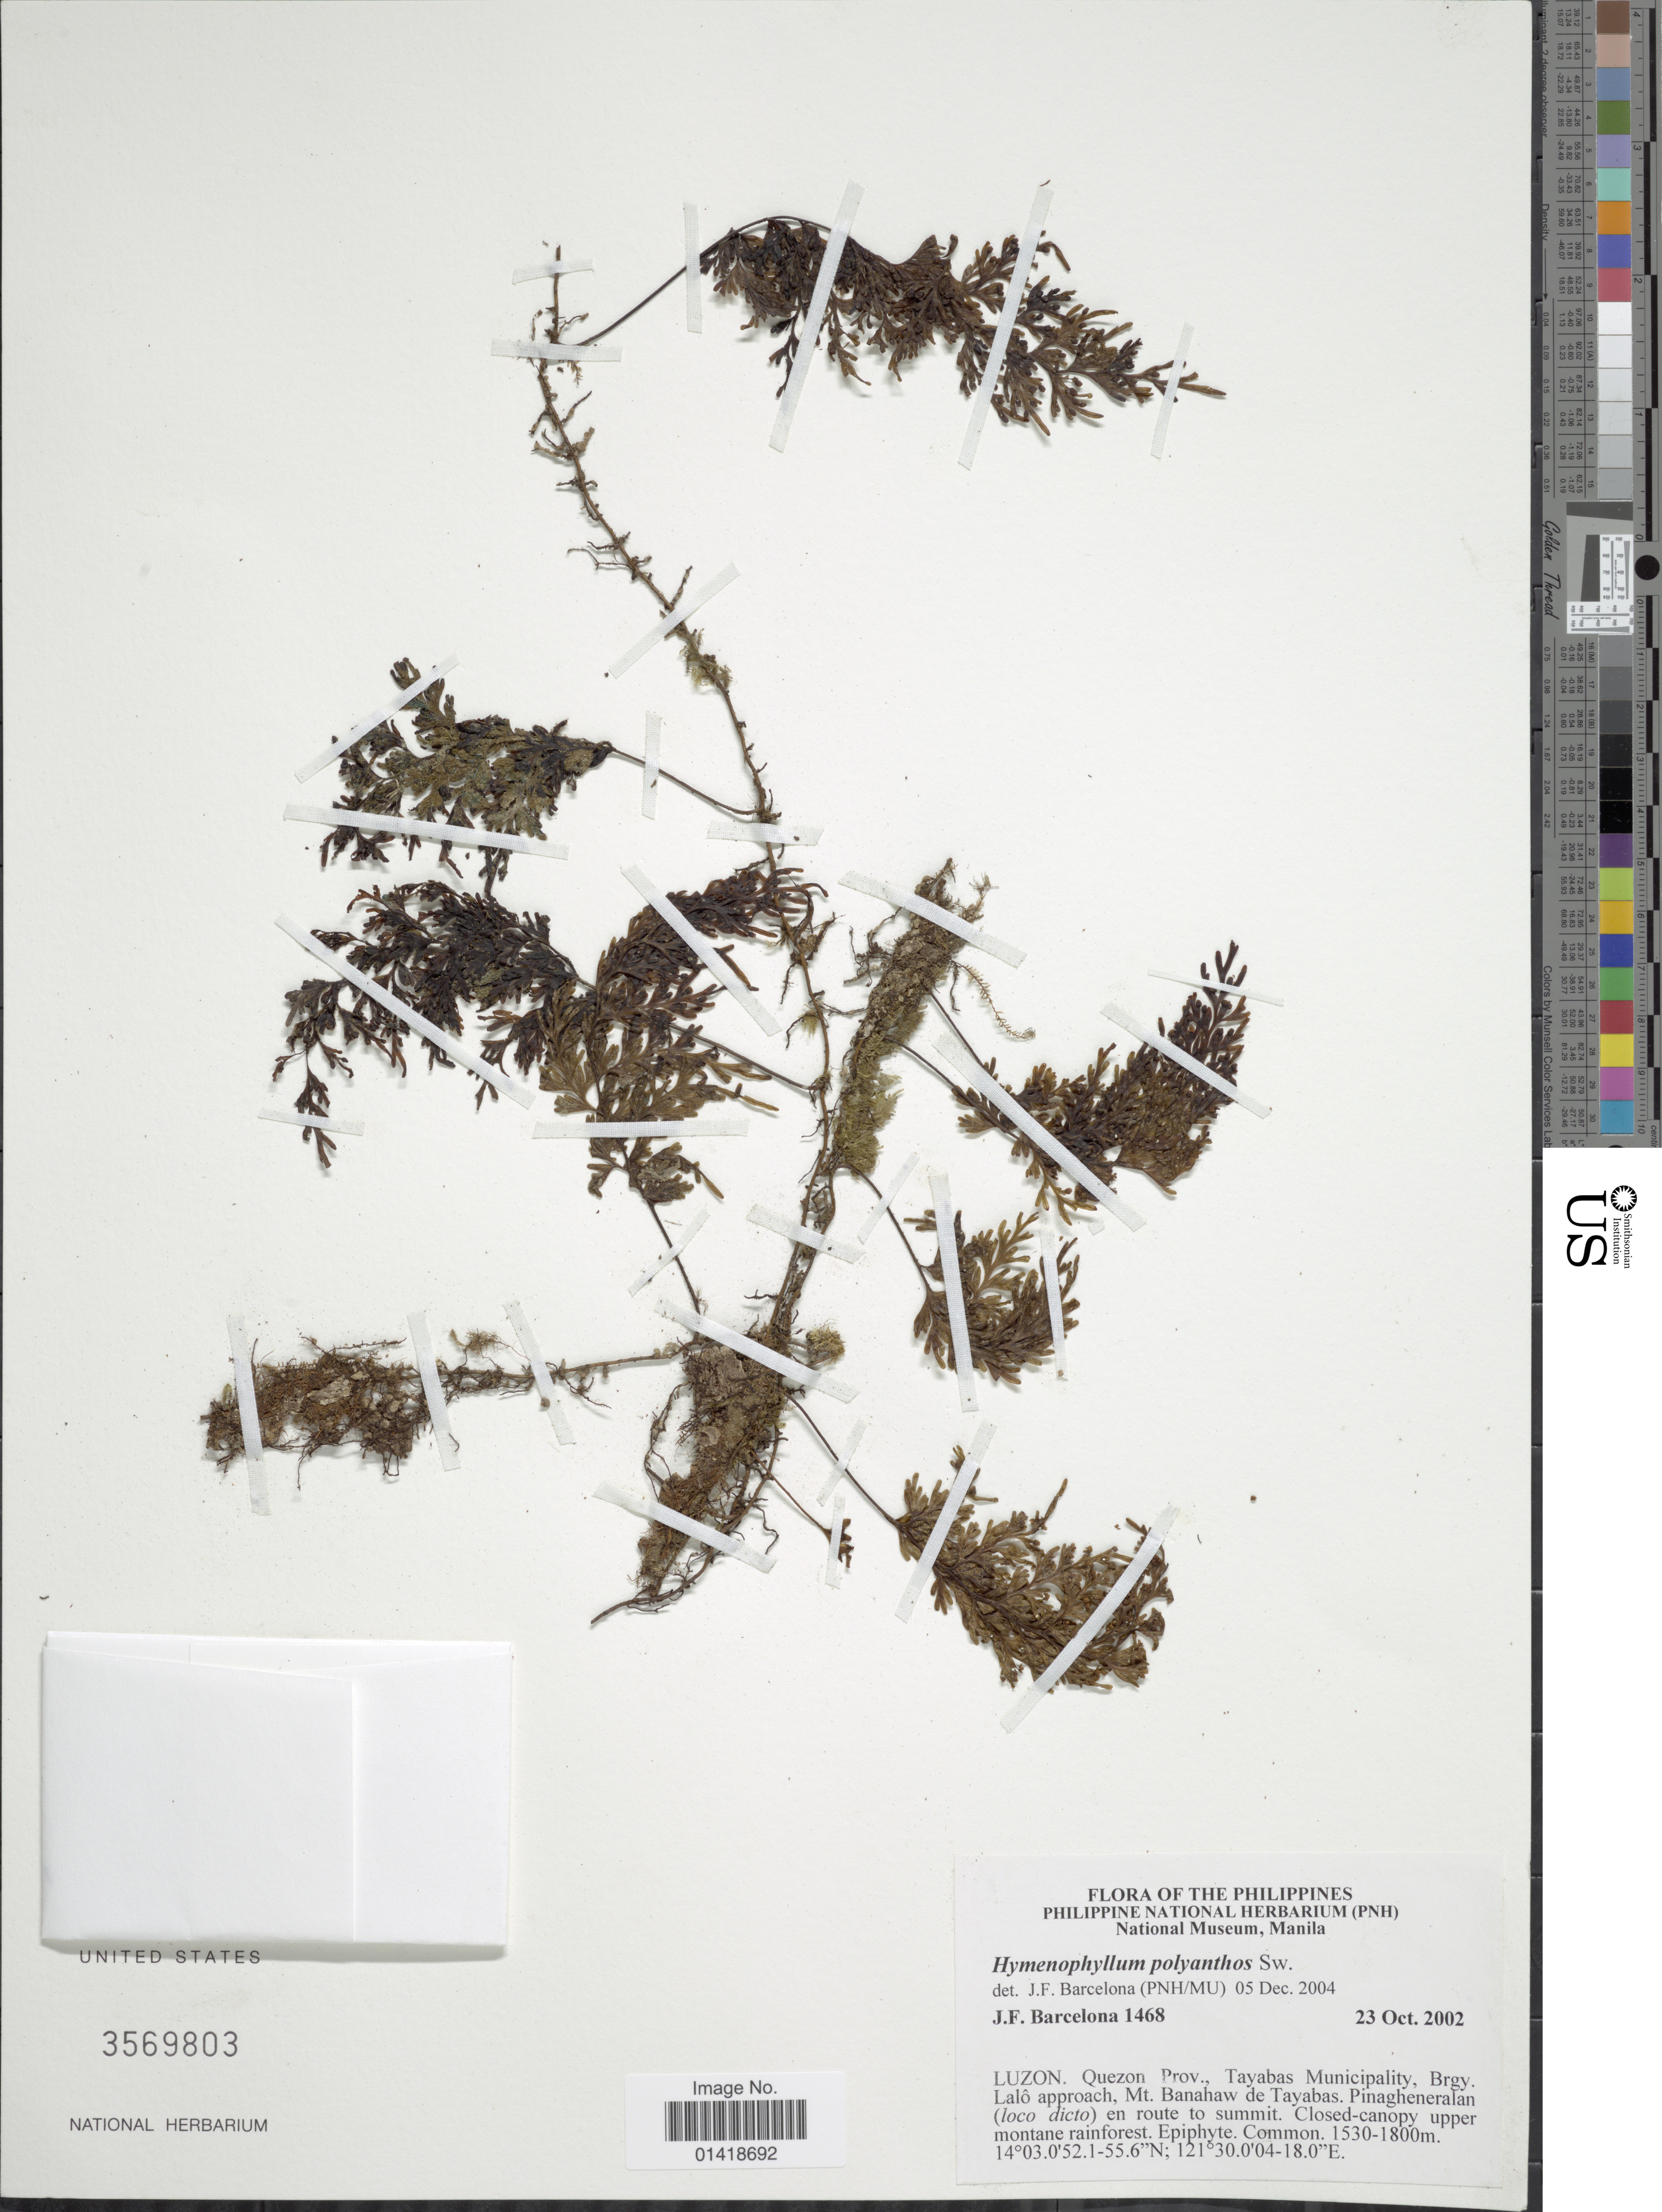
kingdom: Plantae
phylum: Tracheophyta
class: Polypodiopsida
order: Hymenophyllales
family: Hymenophyllaceae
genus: Hymenophyllum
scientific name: Hymenophyllum polyanthos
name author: (Sw.) Sw.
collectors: J. F. Barcelona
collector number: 1468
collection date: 2002-10-23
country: Philippines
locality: The Philippines. Luzon. Quezon Prov. Tayabas Municipality, Brgy. Lalo approach, Mt. Banahaw de Tayabas, Pinagheneralan (loco dicto) en route to summit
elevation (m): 1530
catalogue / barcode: US 3569803